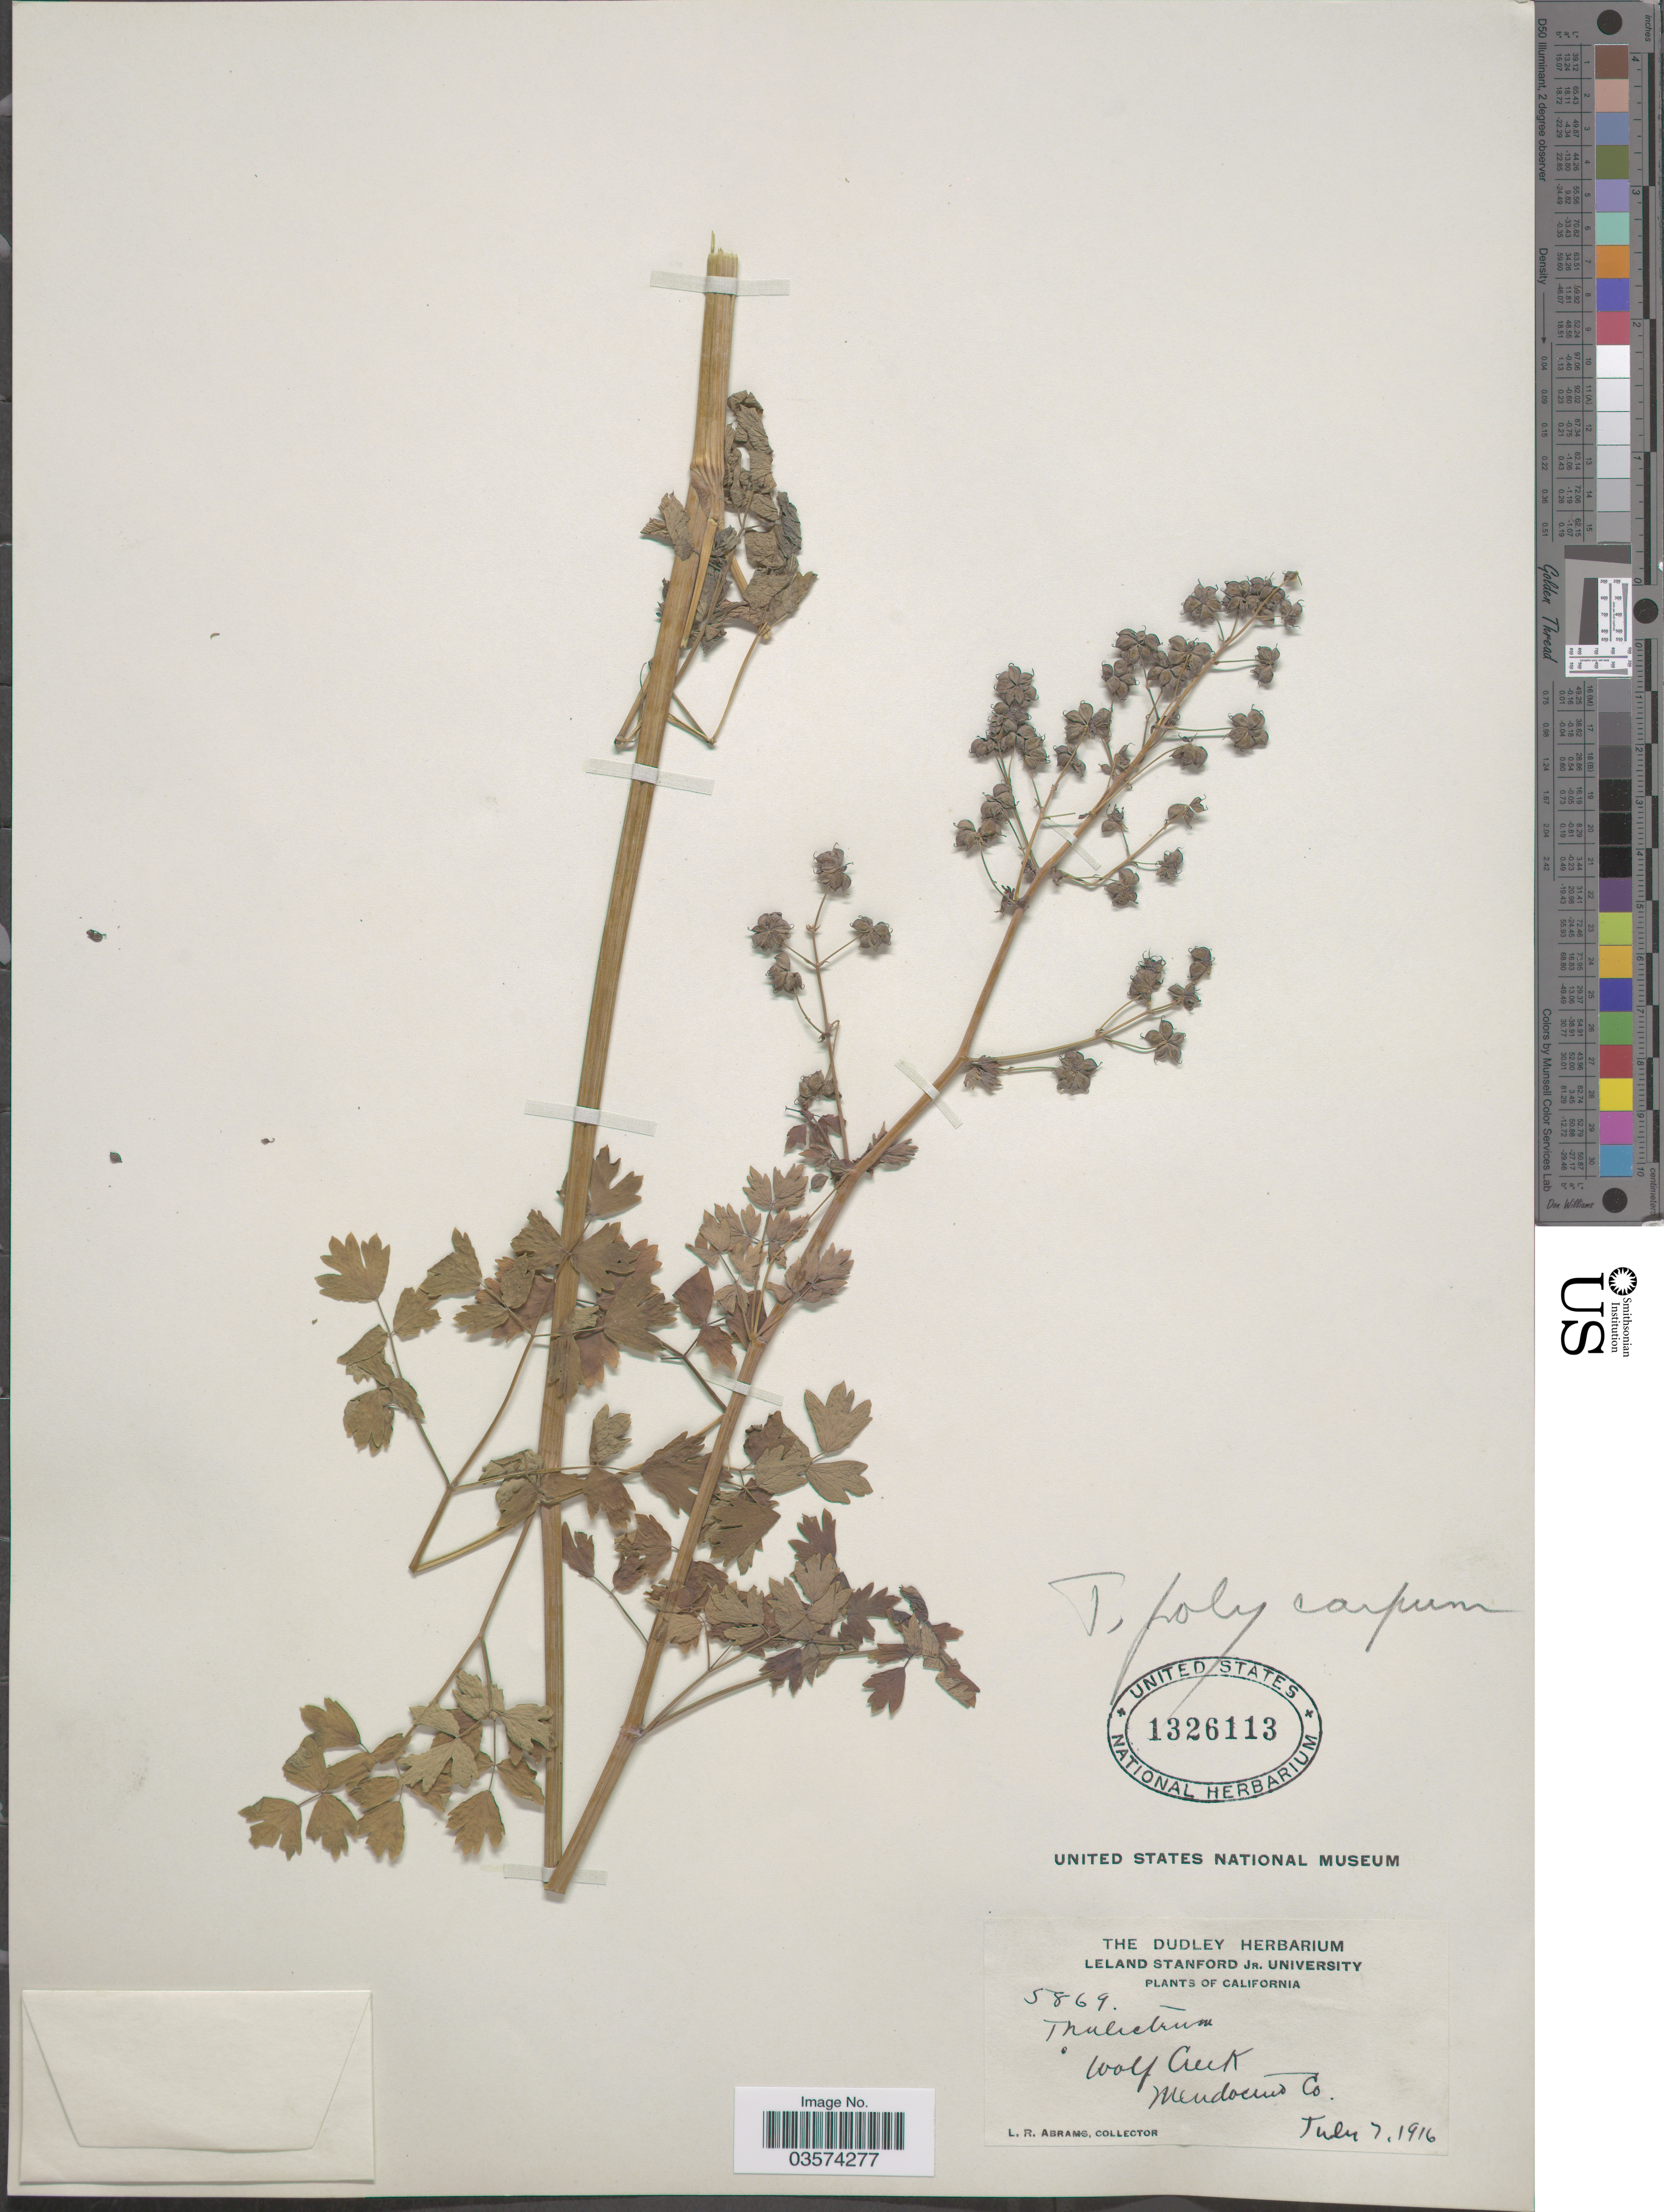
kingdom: Plantae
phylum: Tracheophyta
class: Magnoliopsida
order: Ranunculales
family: Ranunculaceae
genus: Thalictrum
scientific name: Thalictrum polycarpum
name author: (Torr.) S. Watson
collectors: L. Abrams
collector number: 5869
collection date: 1916-07-07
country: United States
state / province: California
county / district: Mendocino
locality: Wolf Creek. Mendocino Co.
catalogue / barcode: US 1326113